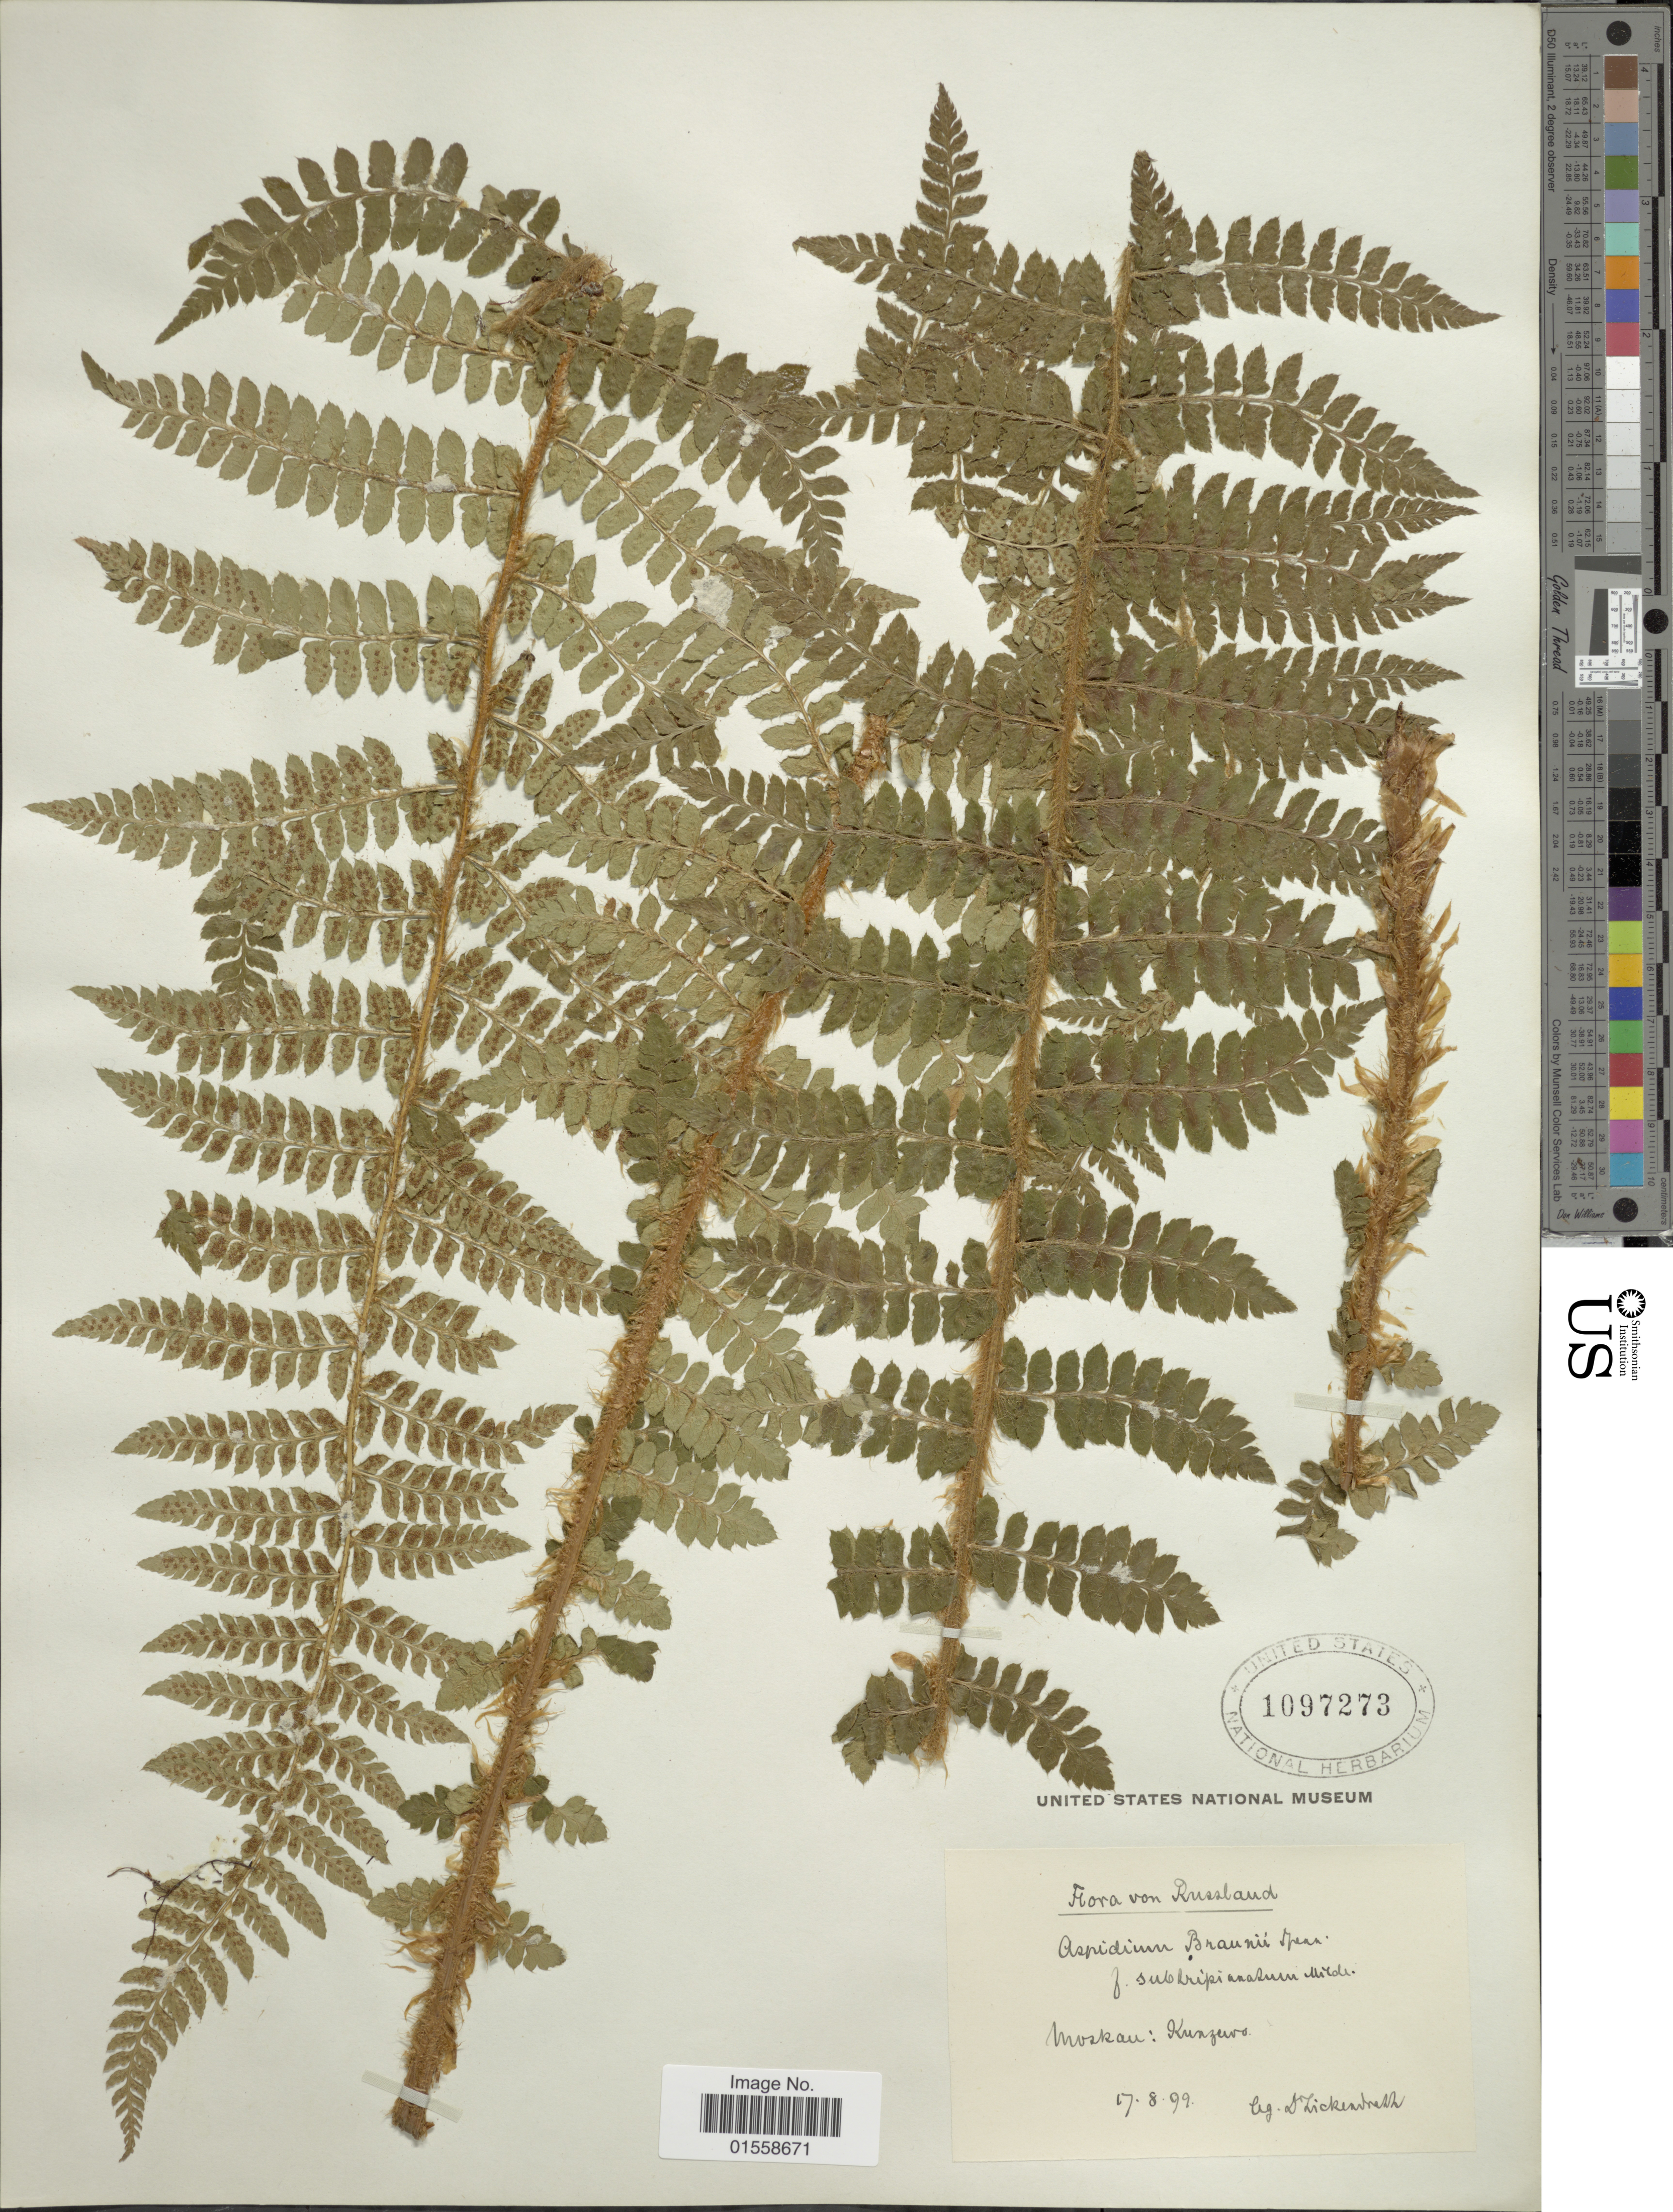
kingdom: Plantae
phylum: Tracheophyta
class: Polypodiopsida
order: Polypodiales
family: Dryopteridaceae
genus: Polystichum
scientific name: Polystichum braunii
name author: (Spenn.) Fée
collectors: E. Zickendrath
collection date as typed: Transcribed d/m/y: 17/8/99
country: Russian Federation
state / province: Moscow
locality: Russland, Moskau: Kunzewo. (Moscow, Kuntsevo)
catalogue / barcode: US 1097273